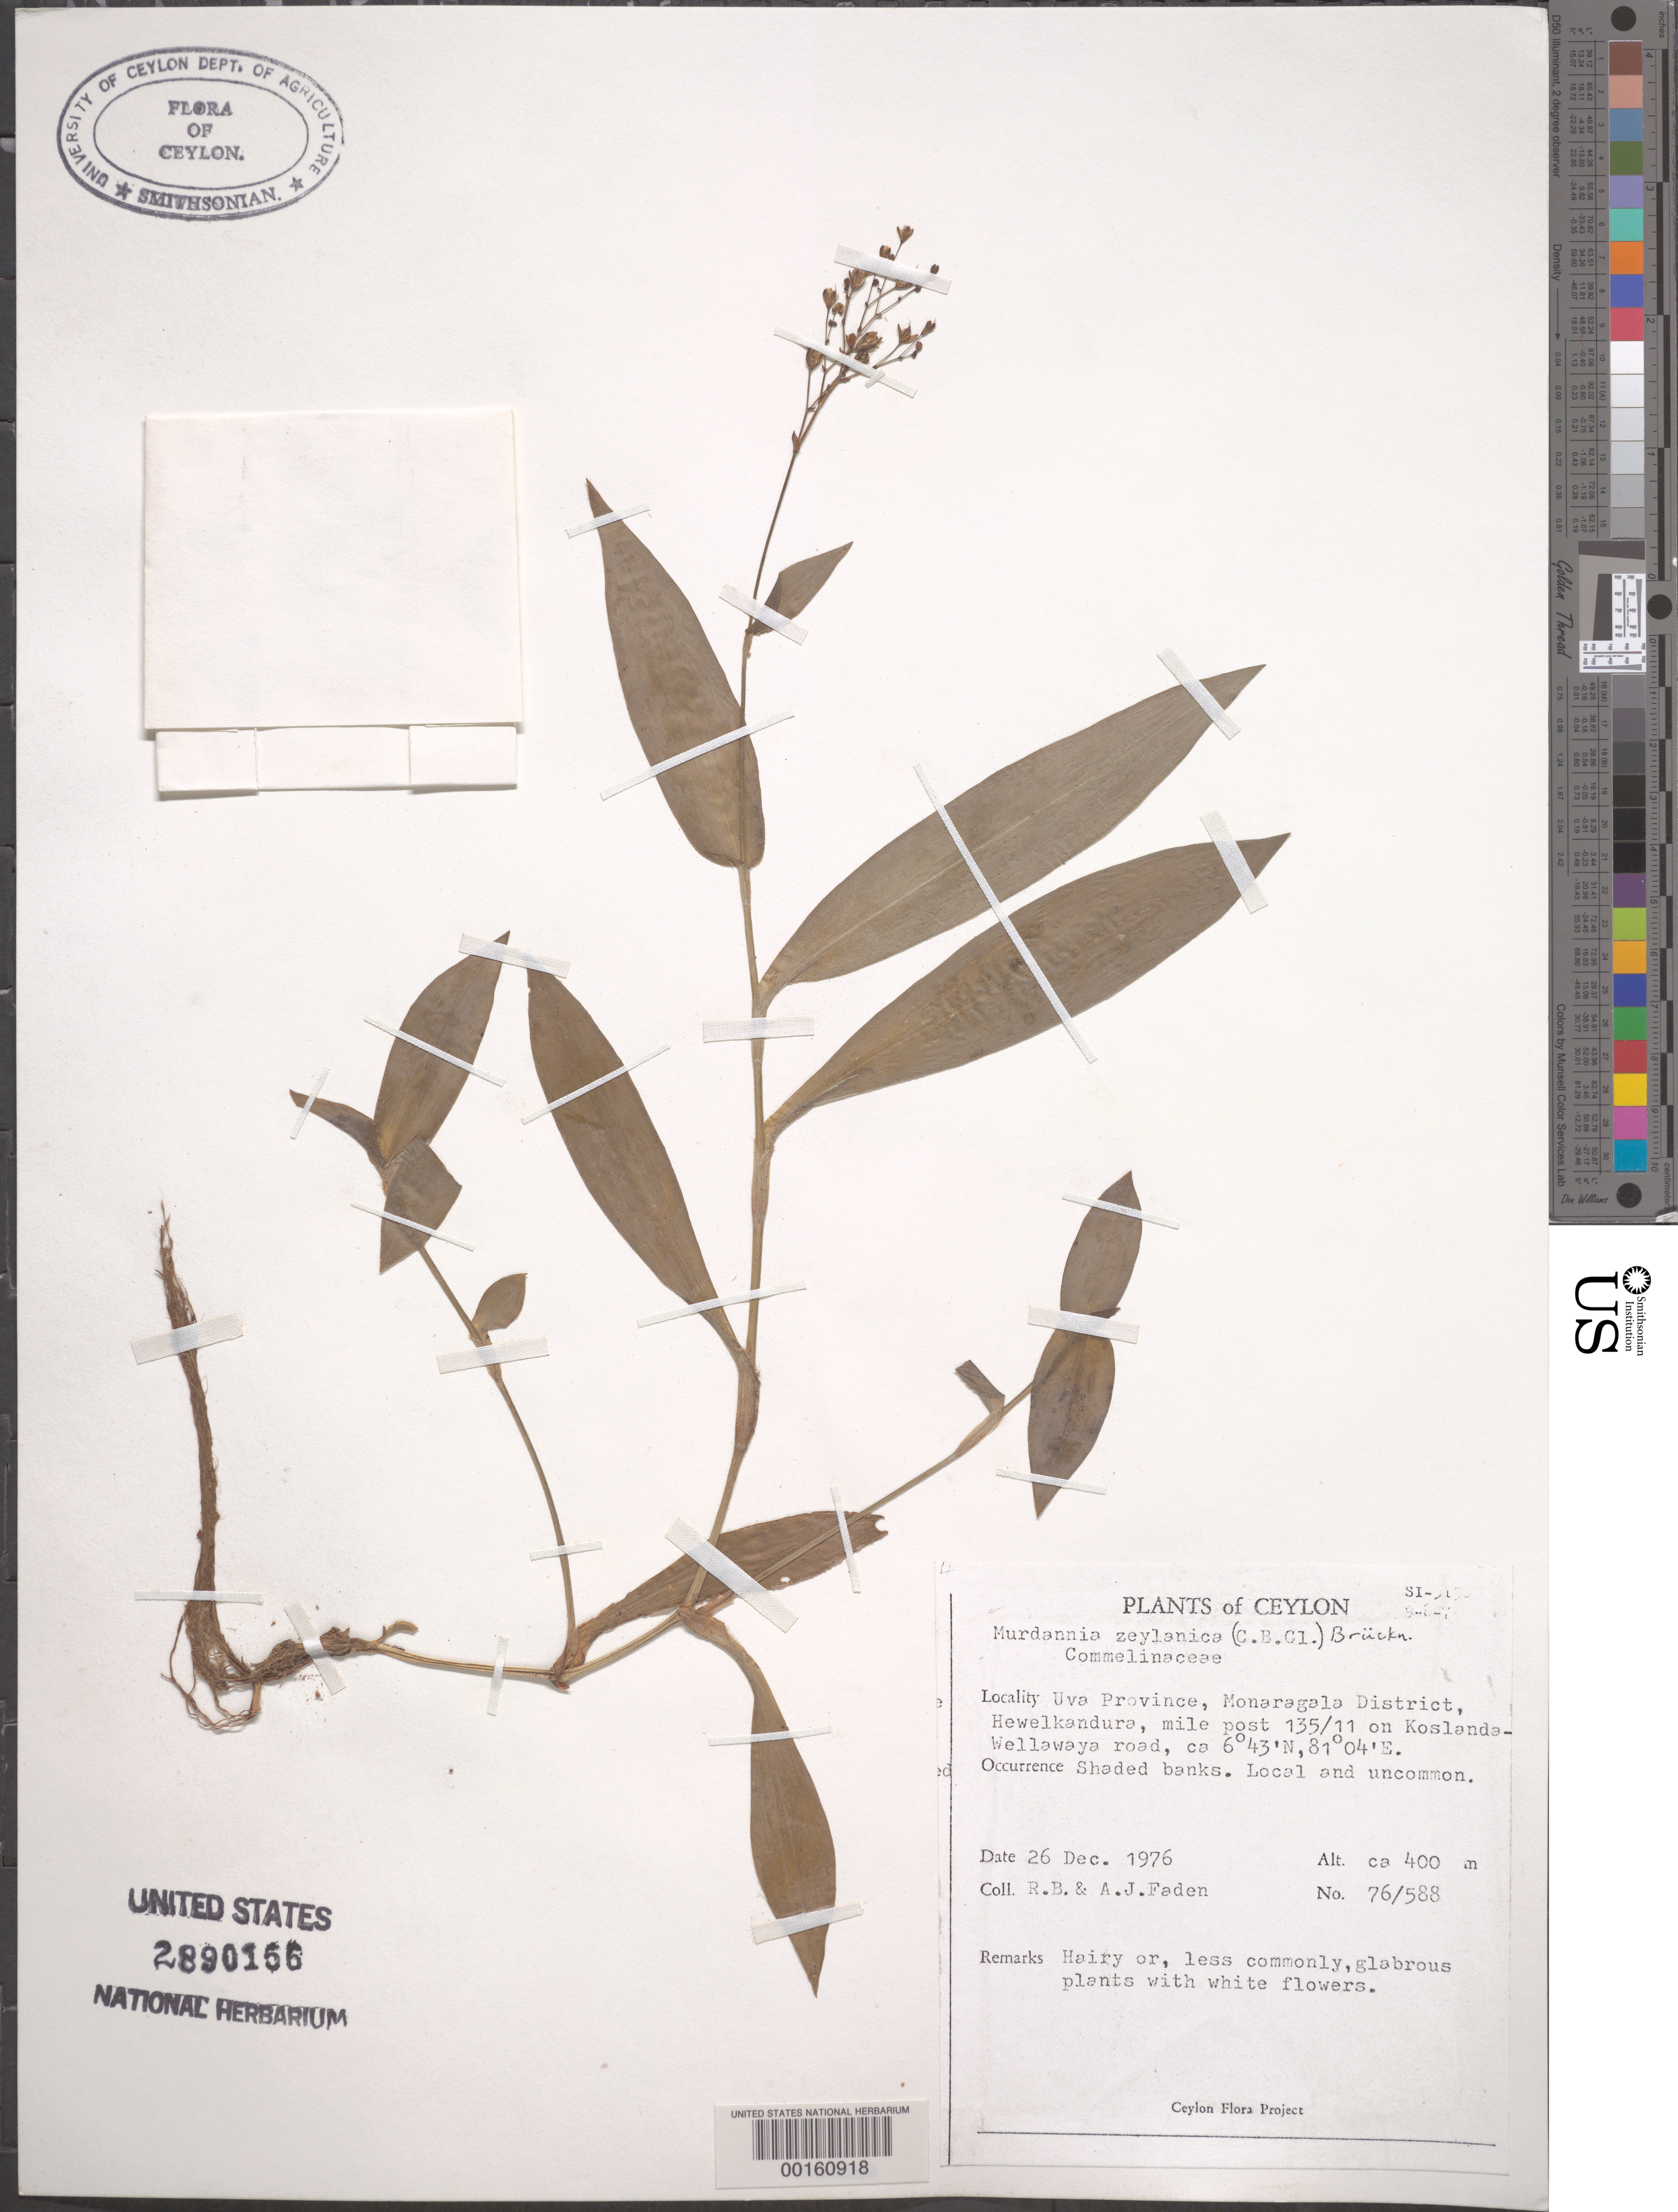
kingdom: Plantae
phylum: Tracheophyta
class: Liliopsida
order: Commelinales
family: Commelinaceae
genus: Murdannia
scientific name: Murdannia zeylanica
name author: (C.B. Clarke) G. Brückn.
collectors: R. B. Faden & A. J. Faden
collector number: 76/588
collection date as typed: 26 Dec 1976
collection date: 1976-12-26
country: Sri Lanka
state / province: Uva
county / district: Monaragala Dist.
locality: Hewelkandura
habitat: Shaded banks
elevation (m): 400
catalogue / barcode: US 2890156